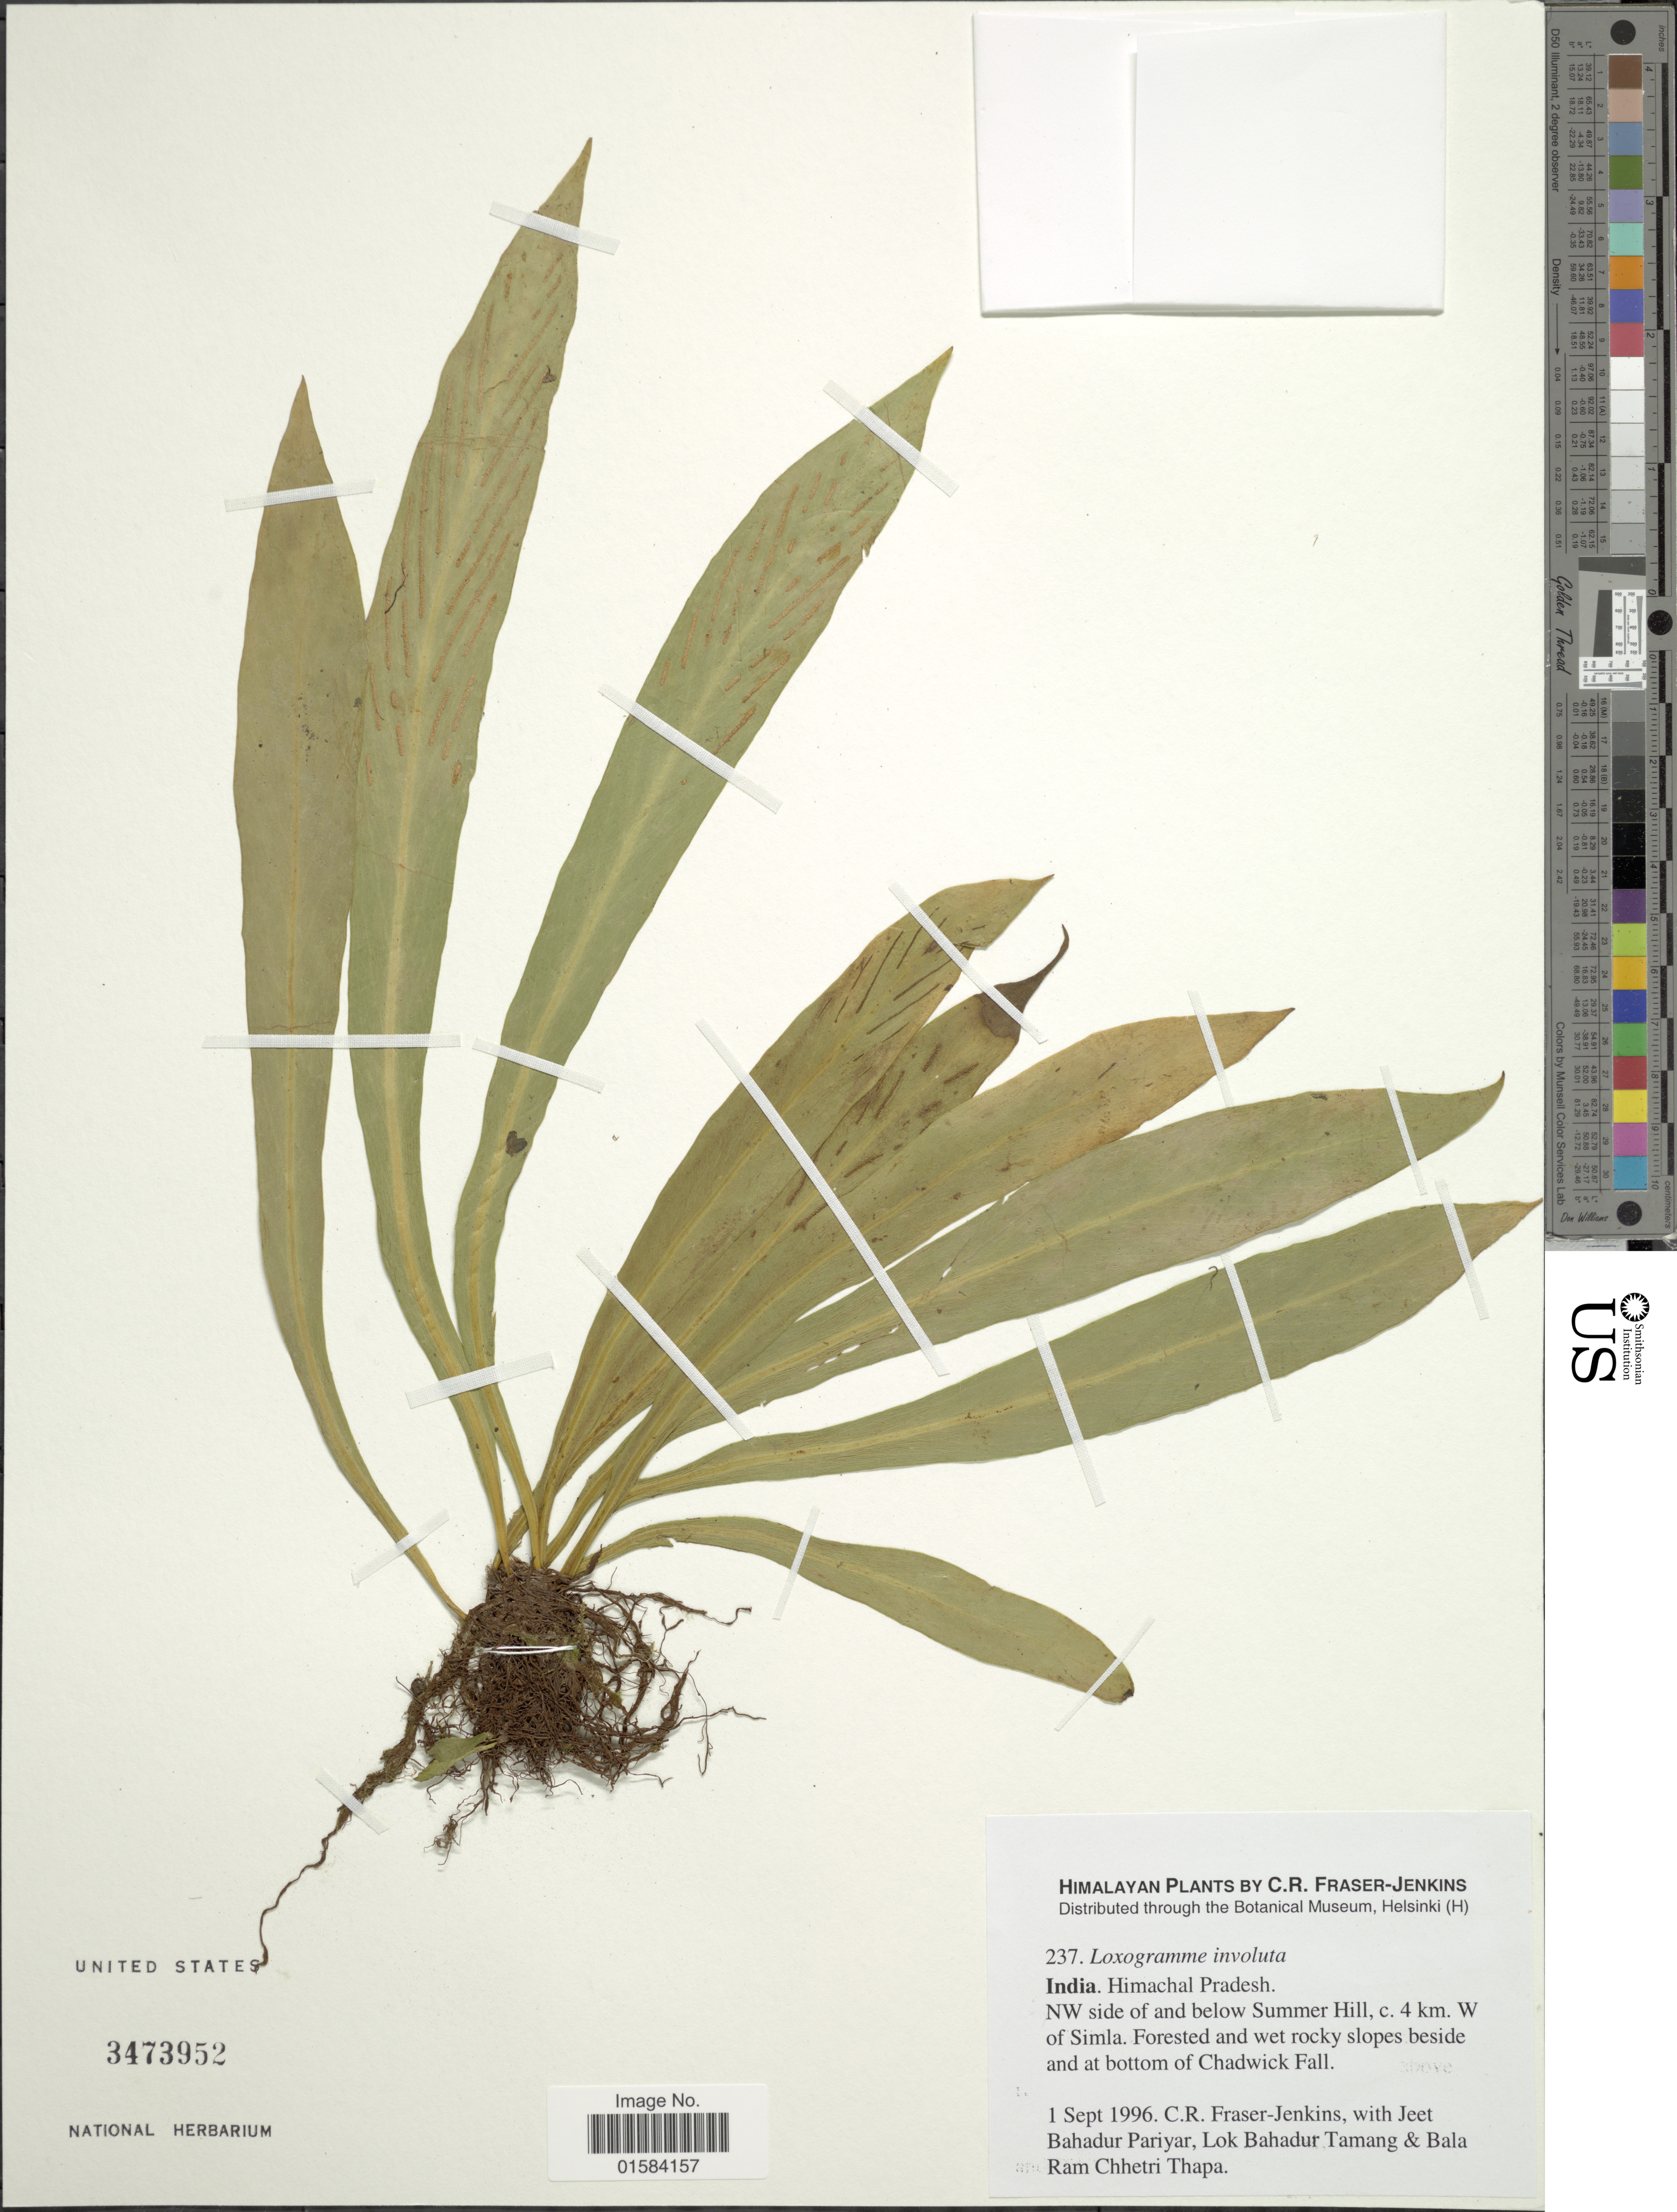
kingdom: Plantae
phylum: Tracheophyta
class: Polypodiopsida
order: Polypodiales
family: Polypodiaceae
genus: Loxogramme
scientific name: Loxogramme involuta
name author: (D. Don) C. Presl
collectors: C. R. Fraser-Jenkins, J. Pariyar, L. Tamang & B. Thapa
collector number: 237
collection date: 1996-09-01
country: India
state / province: Himachal Pradesh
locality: NW side of and below Summer Hill, c. 4 km W of Simla. Forested and wet rocky slopes beside and at bottom of Chadwick Fall, Himalayan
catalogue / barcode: US 3473952